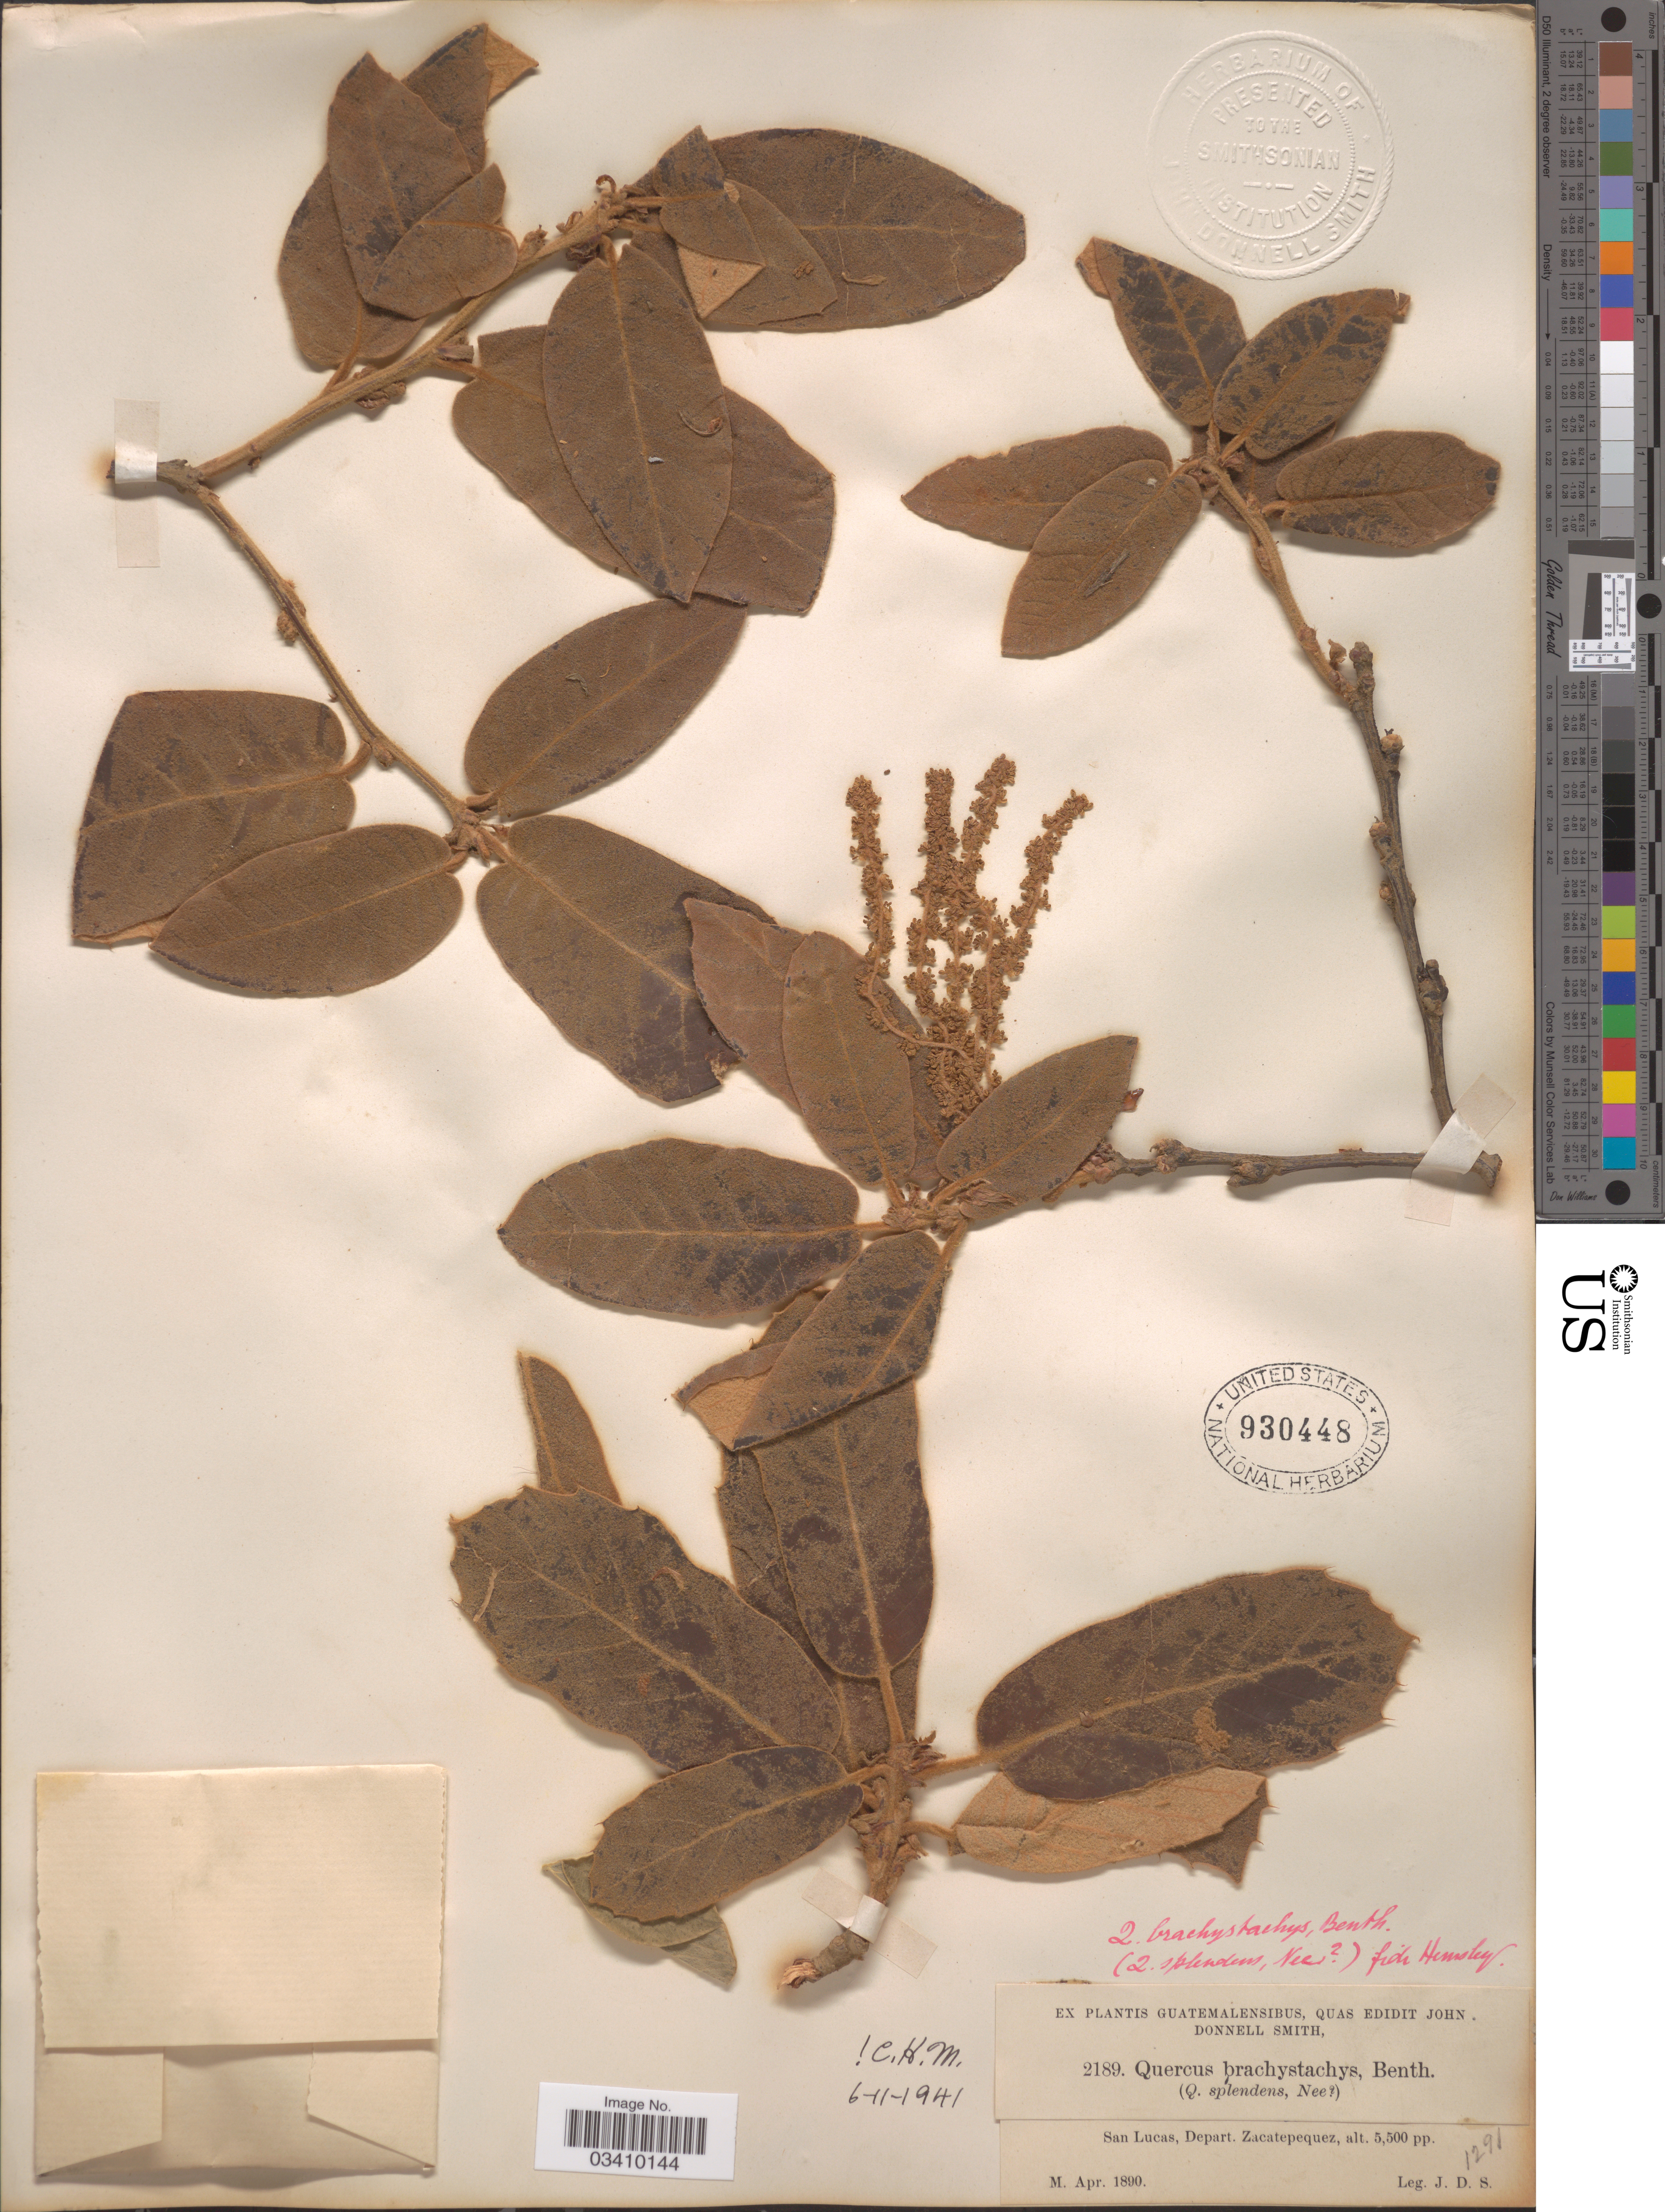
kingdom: Plantae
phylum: Tracheophyta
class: Magnoliopsida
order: Fagales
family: Fagaceae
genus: Quercus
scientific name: Quercus brachystachys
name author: Benth.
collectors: J. Donnell Smith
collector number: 2189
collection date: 1890-04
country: Guatemala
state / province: Sacatepéquez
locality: San Lucas, Depart. Zacatepequez.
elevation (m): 1676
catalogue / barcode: US 930448